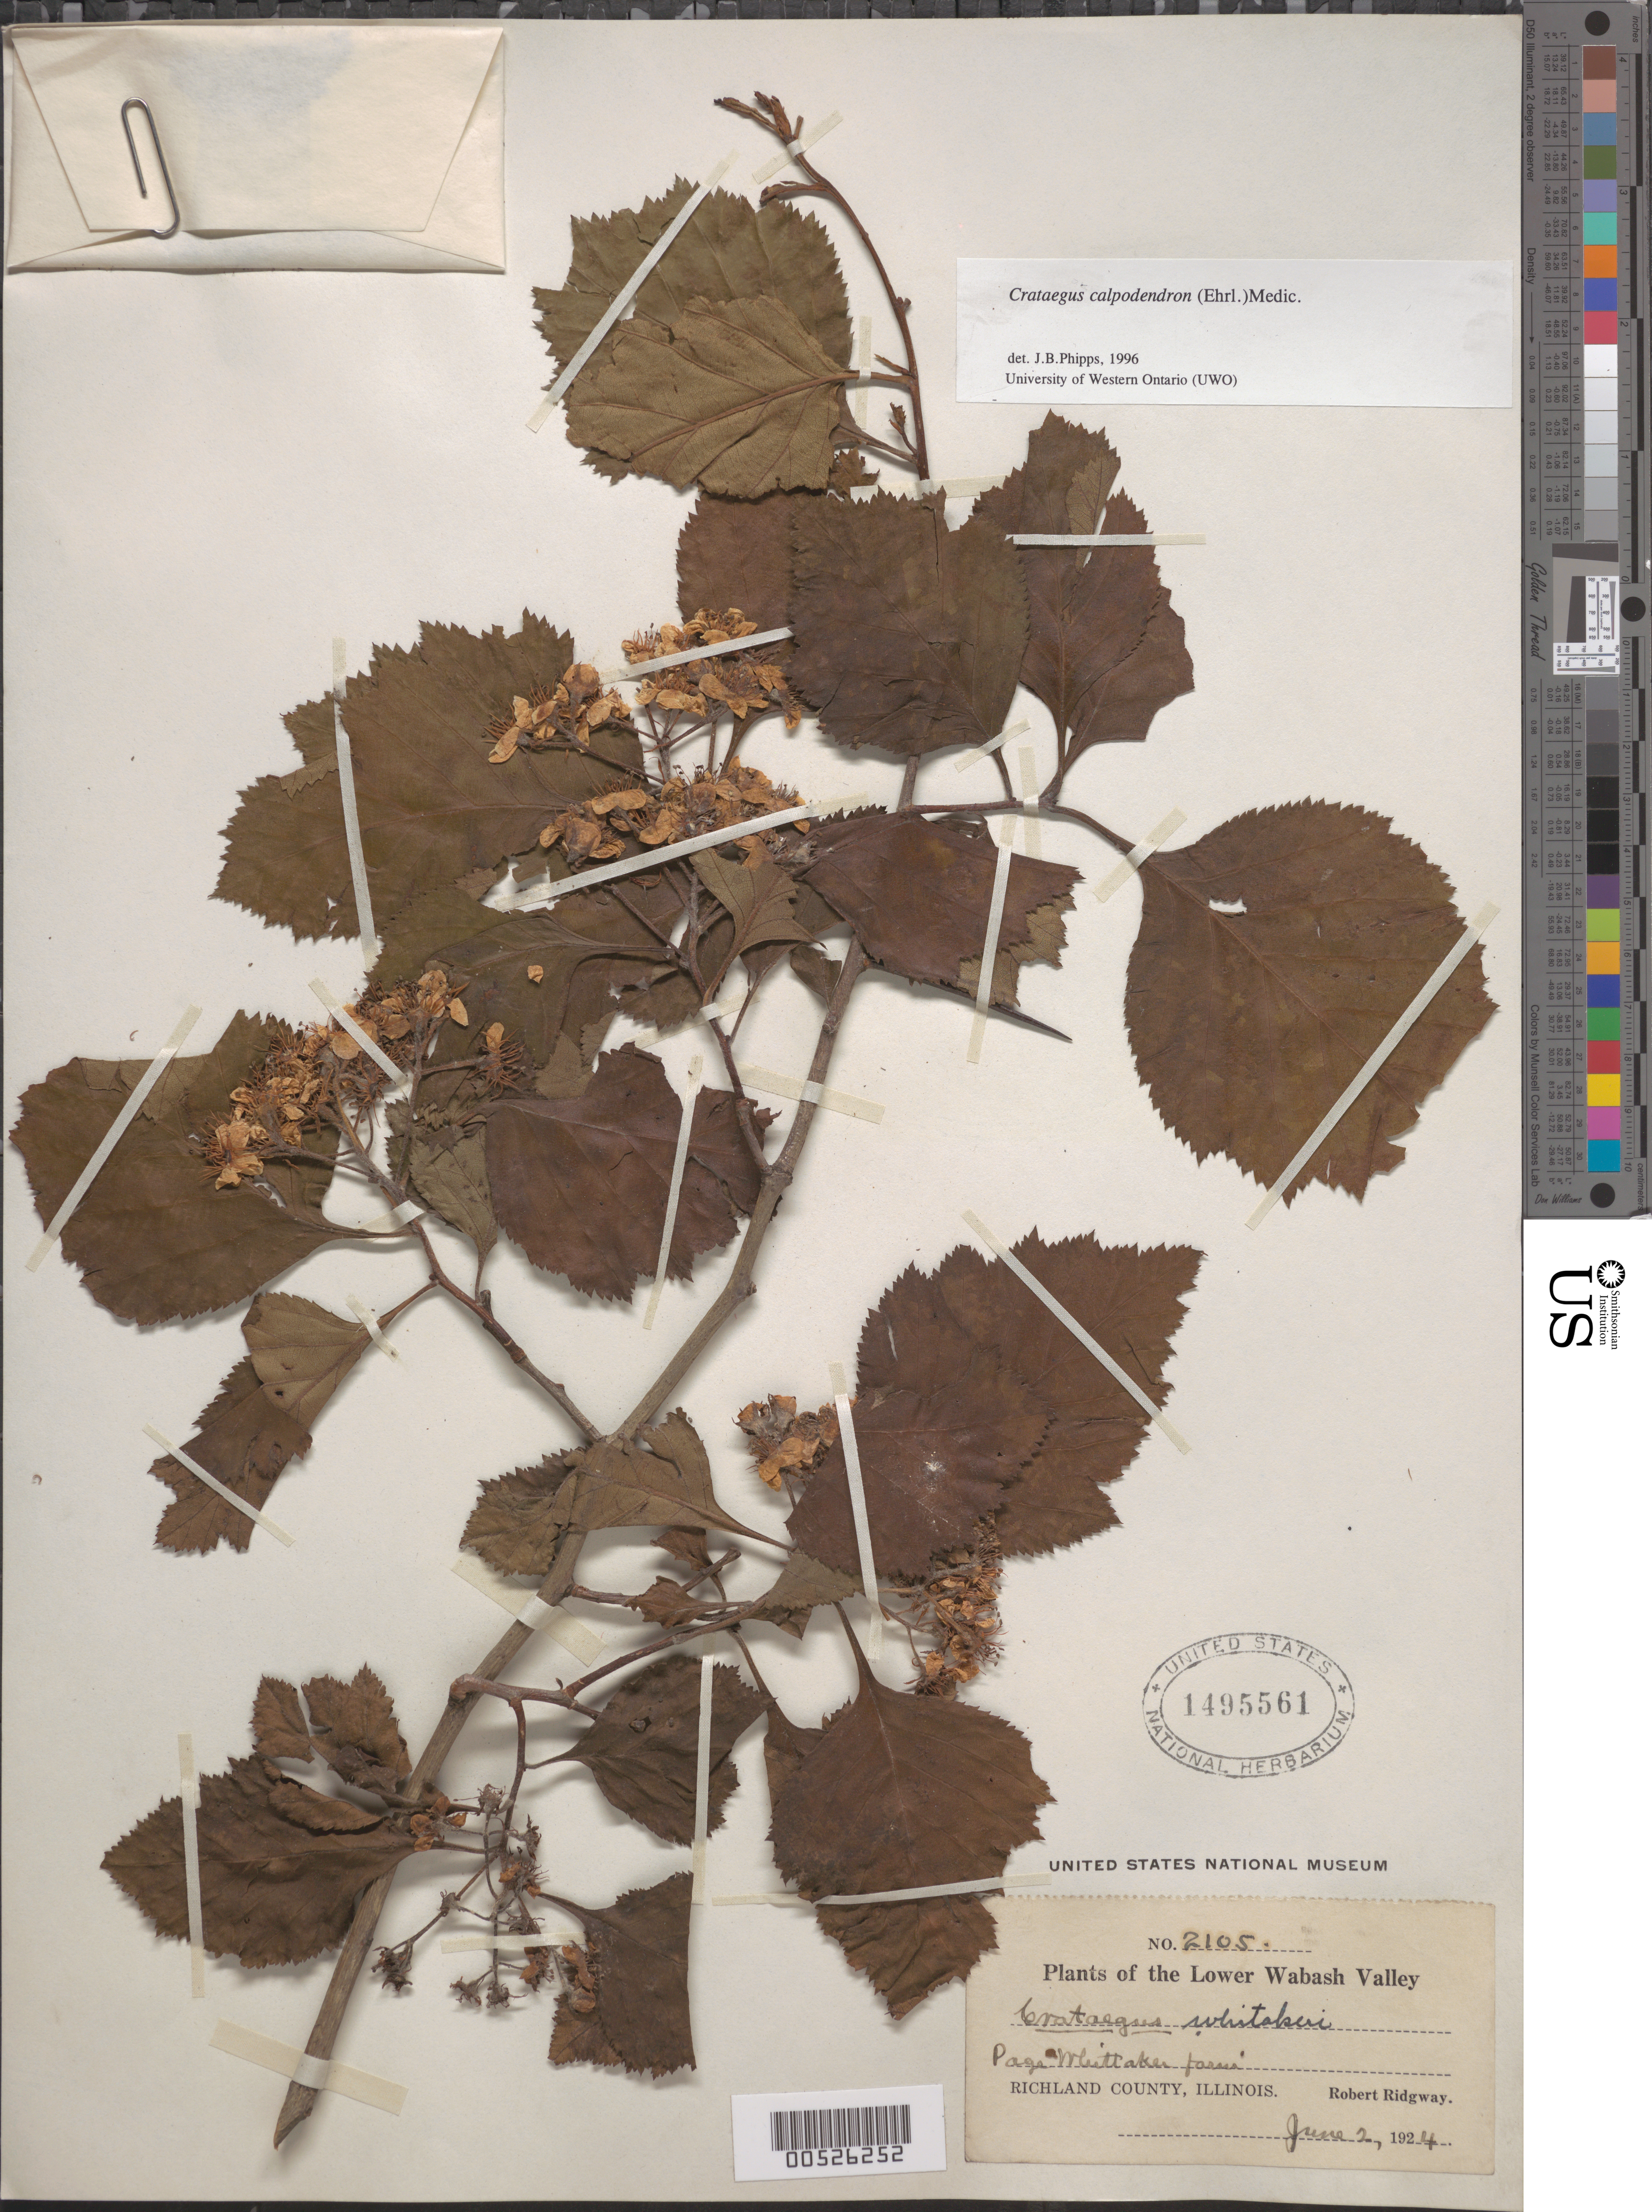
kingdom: Plantae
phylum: Tracheophyta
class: Magnoliopsida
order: Rosales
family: Rosaceae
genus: Crataegus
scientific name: Crataegus calpodendron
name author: (Ehrh.) Medik.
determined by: Phipps, James B., (UWO), University of Western Ontario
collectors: R. Ridgway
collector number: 2105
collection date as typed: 02 Jun 1924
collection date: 1924-06-02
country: United States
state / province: Illinois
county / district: Richland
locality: Page Whittaker farm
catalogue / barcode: US 1495561